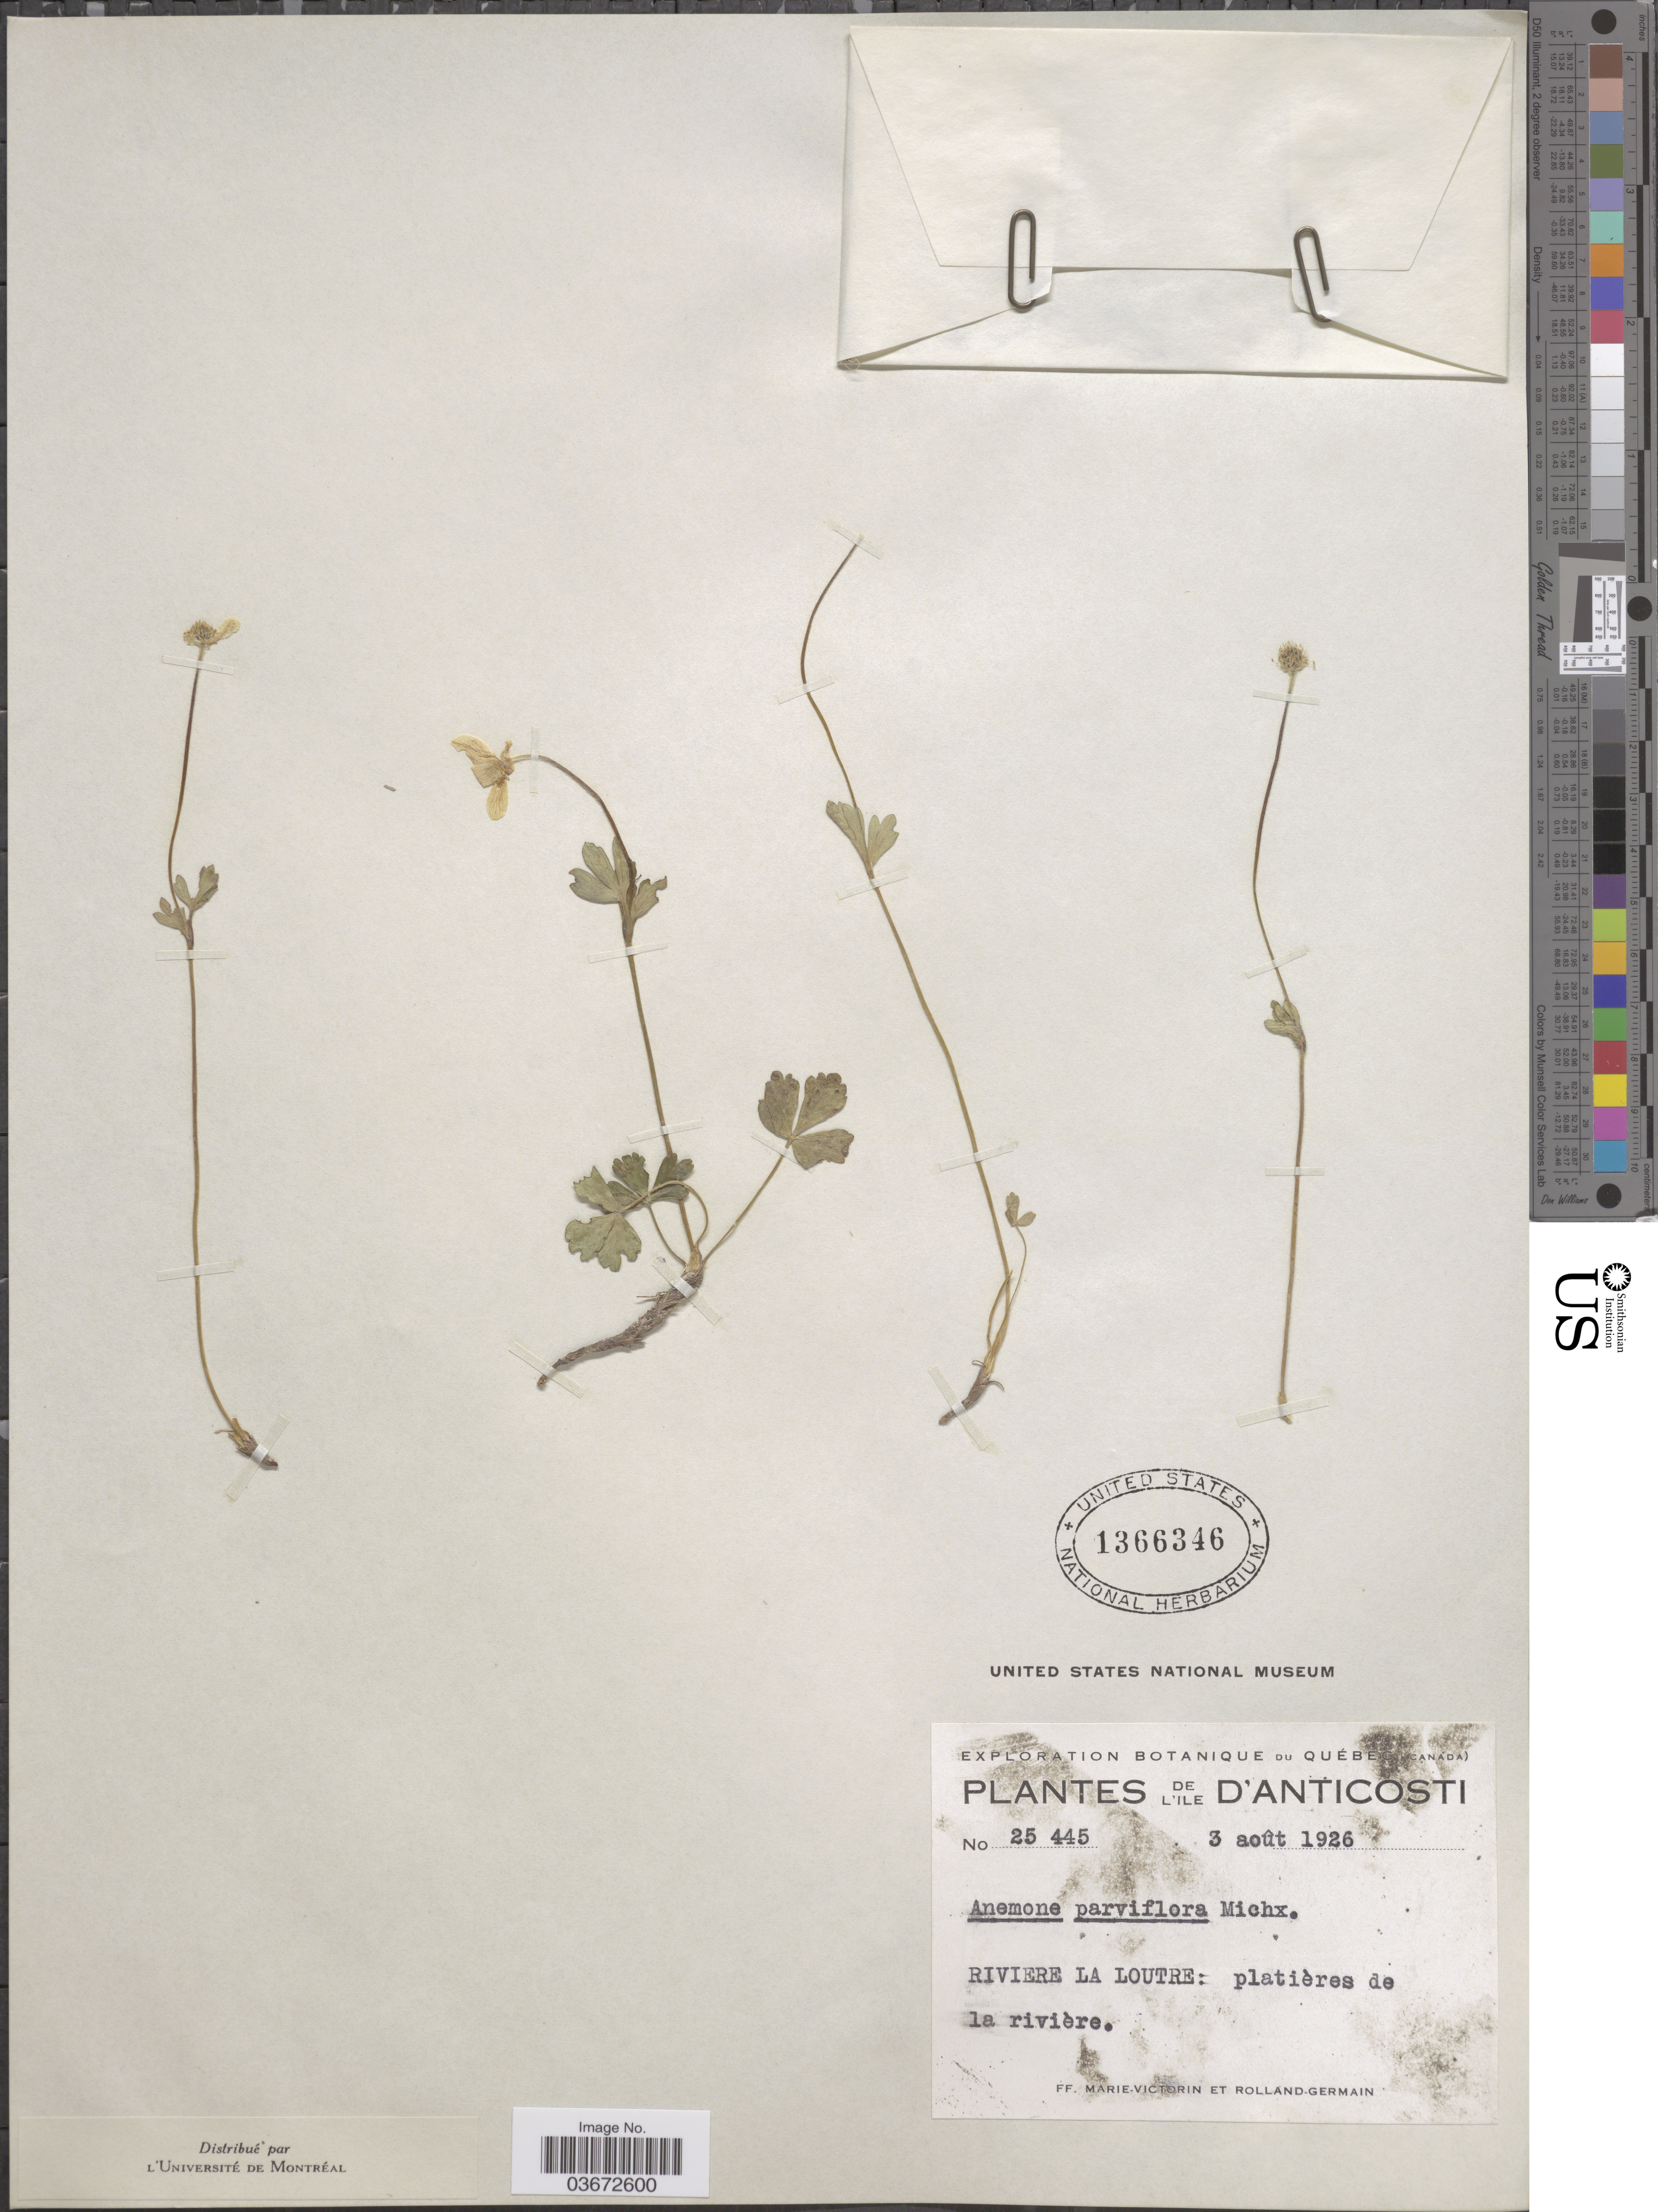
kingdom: Plantae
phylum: Tracheophyta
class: Magnoliopsida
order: Ranunculales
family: Ranunculaceae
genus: Anemone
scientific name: Anemone parviflora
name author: Michx.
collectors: F. Marie-Victorin & Rolland-Germain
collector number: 25445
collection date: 1926-08-03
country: Canada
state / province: Quebec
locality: Ile D'Anticosti. Riviere la Loutre.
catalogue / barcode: US 1366346